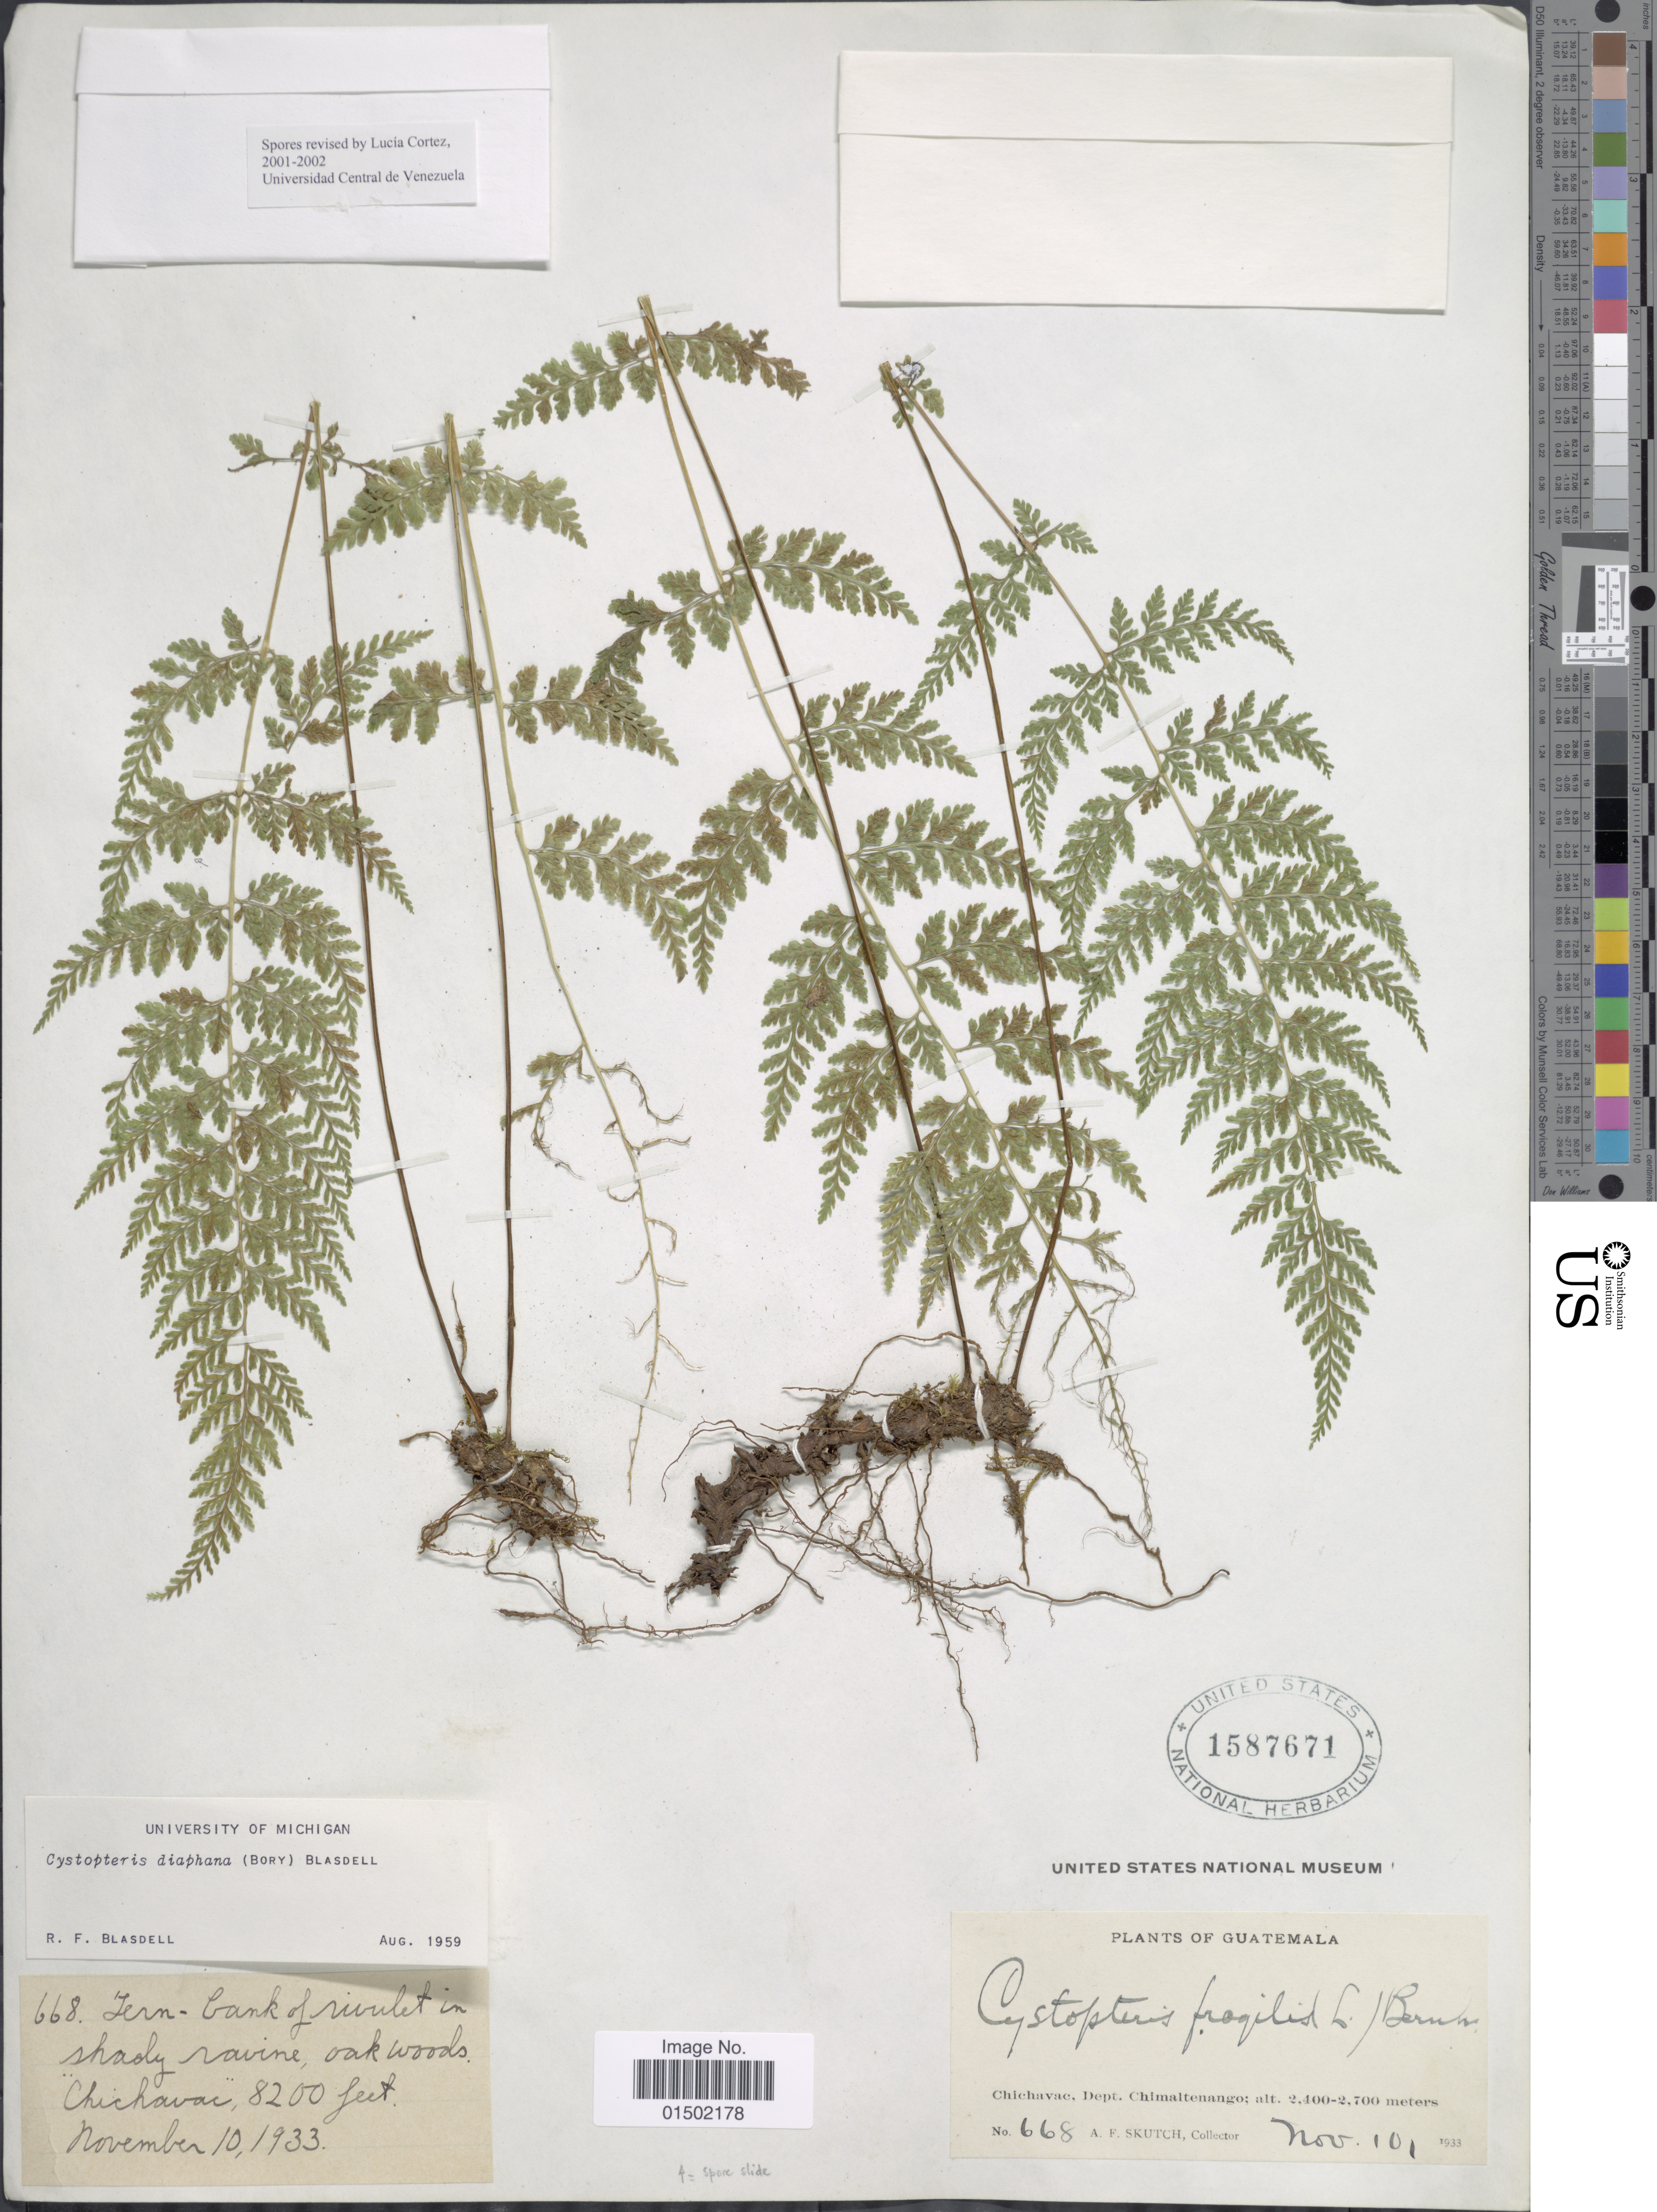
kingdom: Plantae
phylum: Tracheophyta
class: Polypodiopsida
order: Polypodiales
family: Cystopteridaceae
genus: Cystopteris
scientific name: Cystopteris diaphana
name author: (Bory) Blasdell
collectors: A. F. Skutch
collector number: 668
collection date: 1933-11-10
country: Guatemala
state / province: Chimaltenango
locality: Chichavac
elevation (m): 2499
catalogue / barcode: US 1587671